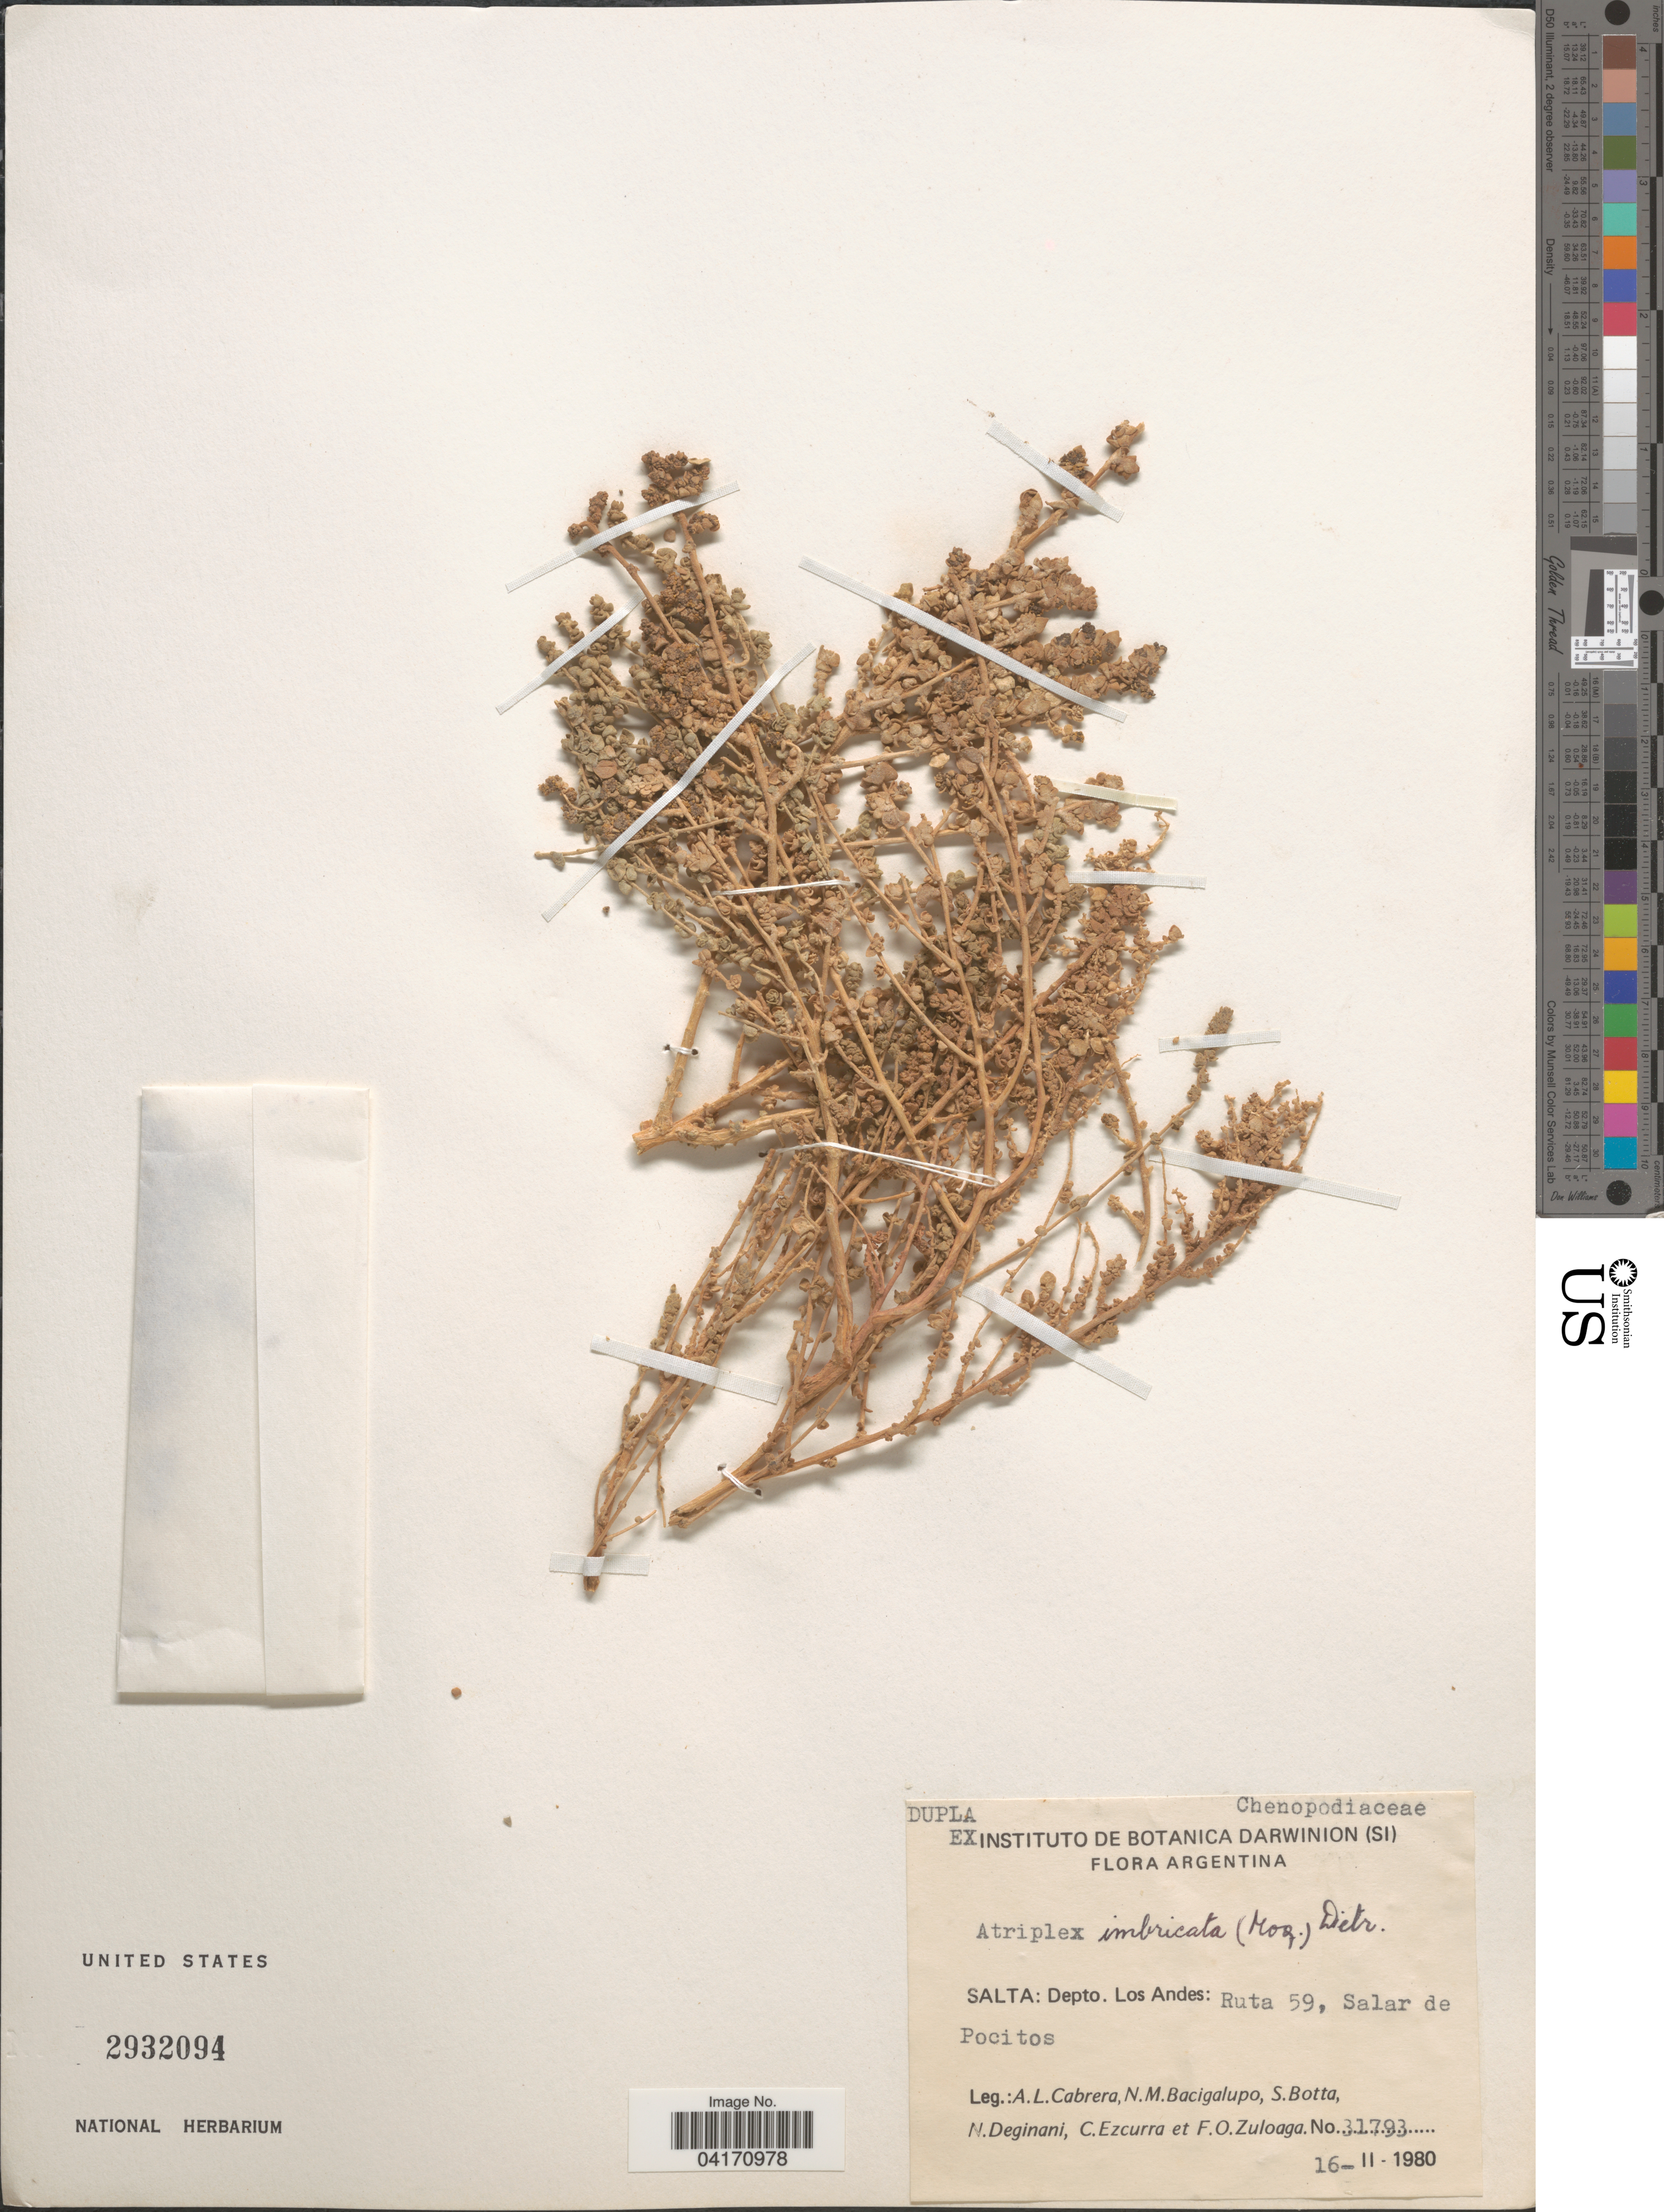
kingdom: Plantae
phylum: Tracheophyta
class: Magnoliopsida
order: Caryophyllales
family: Amaranthaceae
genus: Atriplex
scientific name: Atriplex imbricata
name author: (Moq.) D. Dietr.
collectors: A. L. Cabrera, N. M. Bacigalupo, S. Botta, N. Deginani & et al.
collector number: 31793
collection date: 1980-02-16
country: Argentina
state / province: Salta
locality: Depto. Los Andes: Ruta 59, Salar de Pocitos.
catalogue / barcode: US 2932094